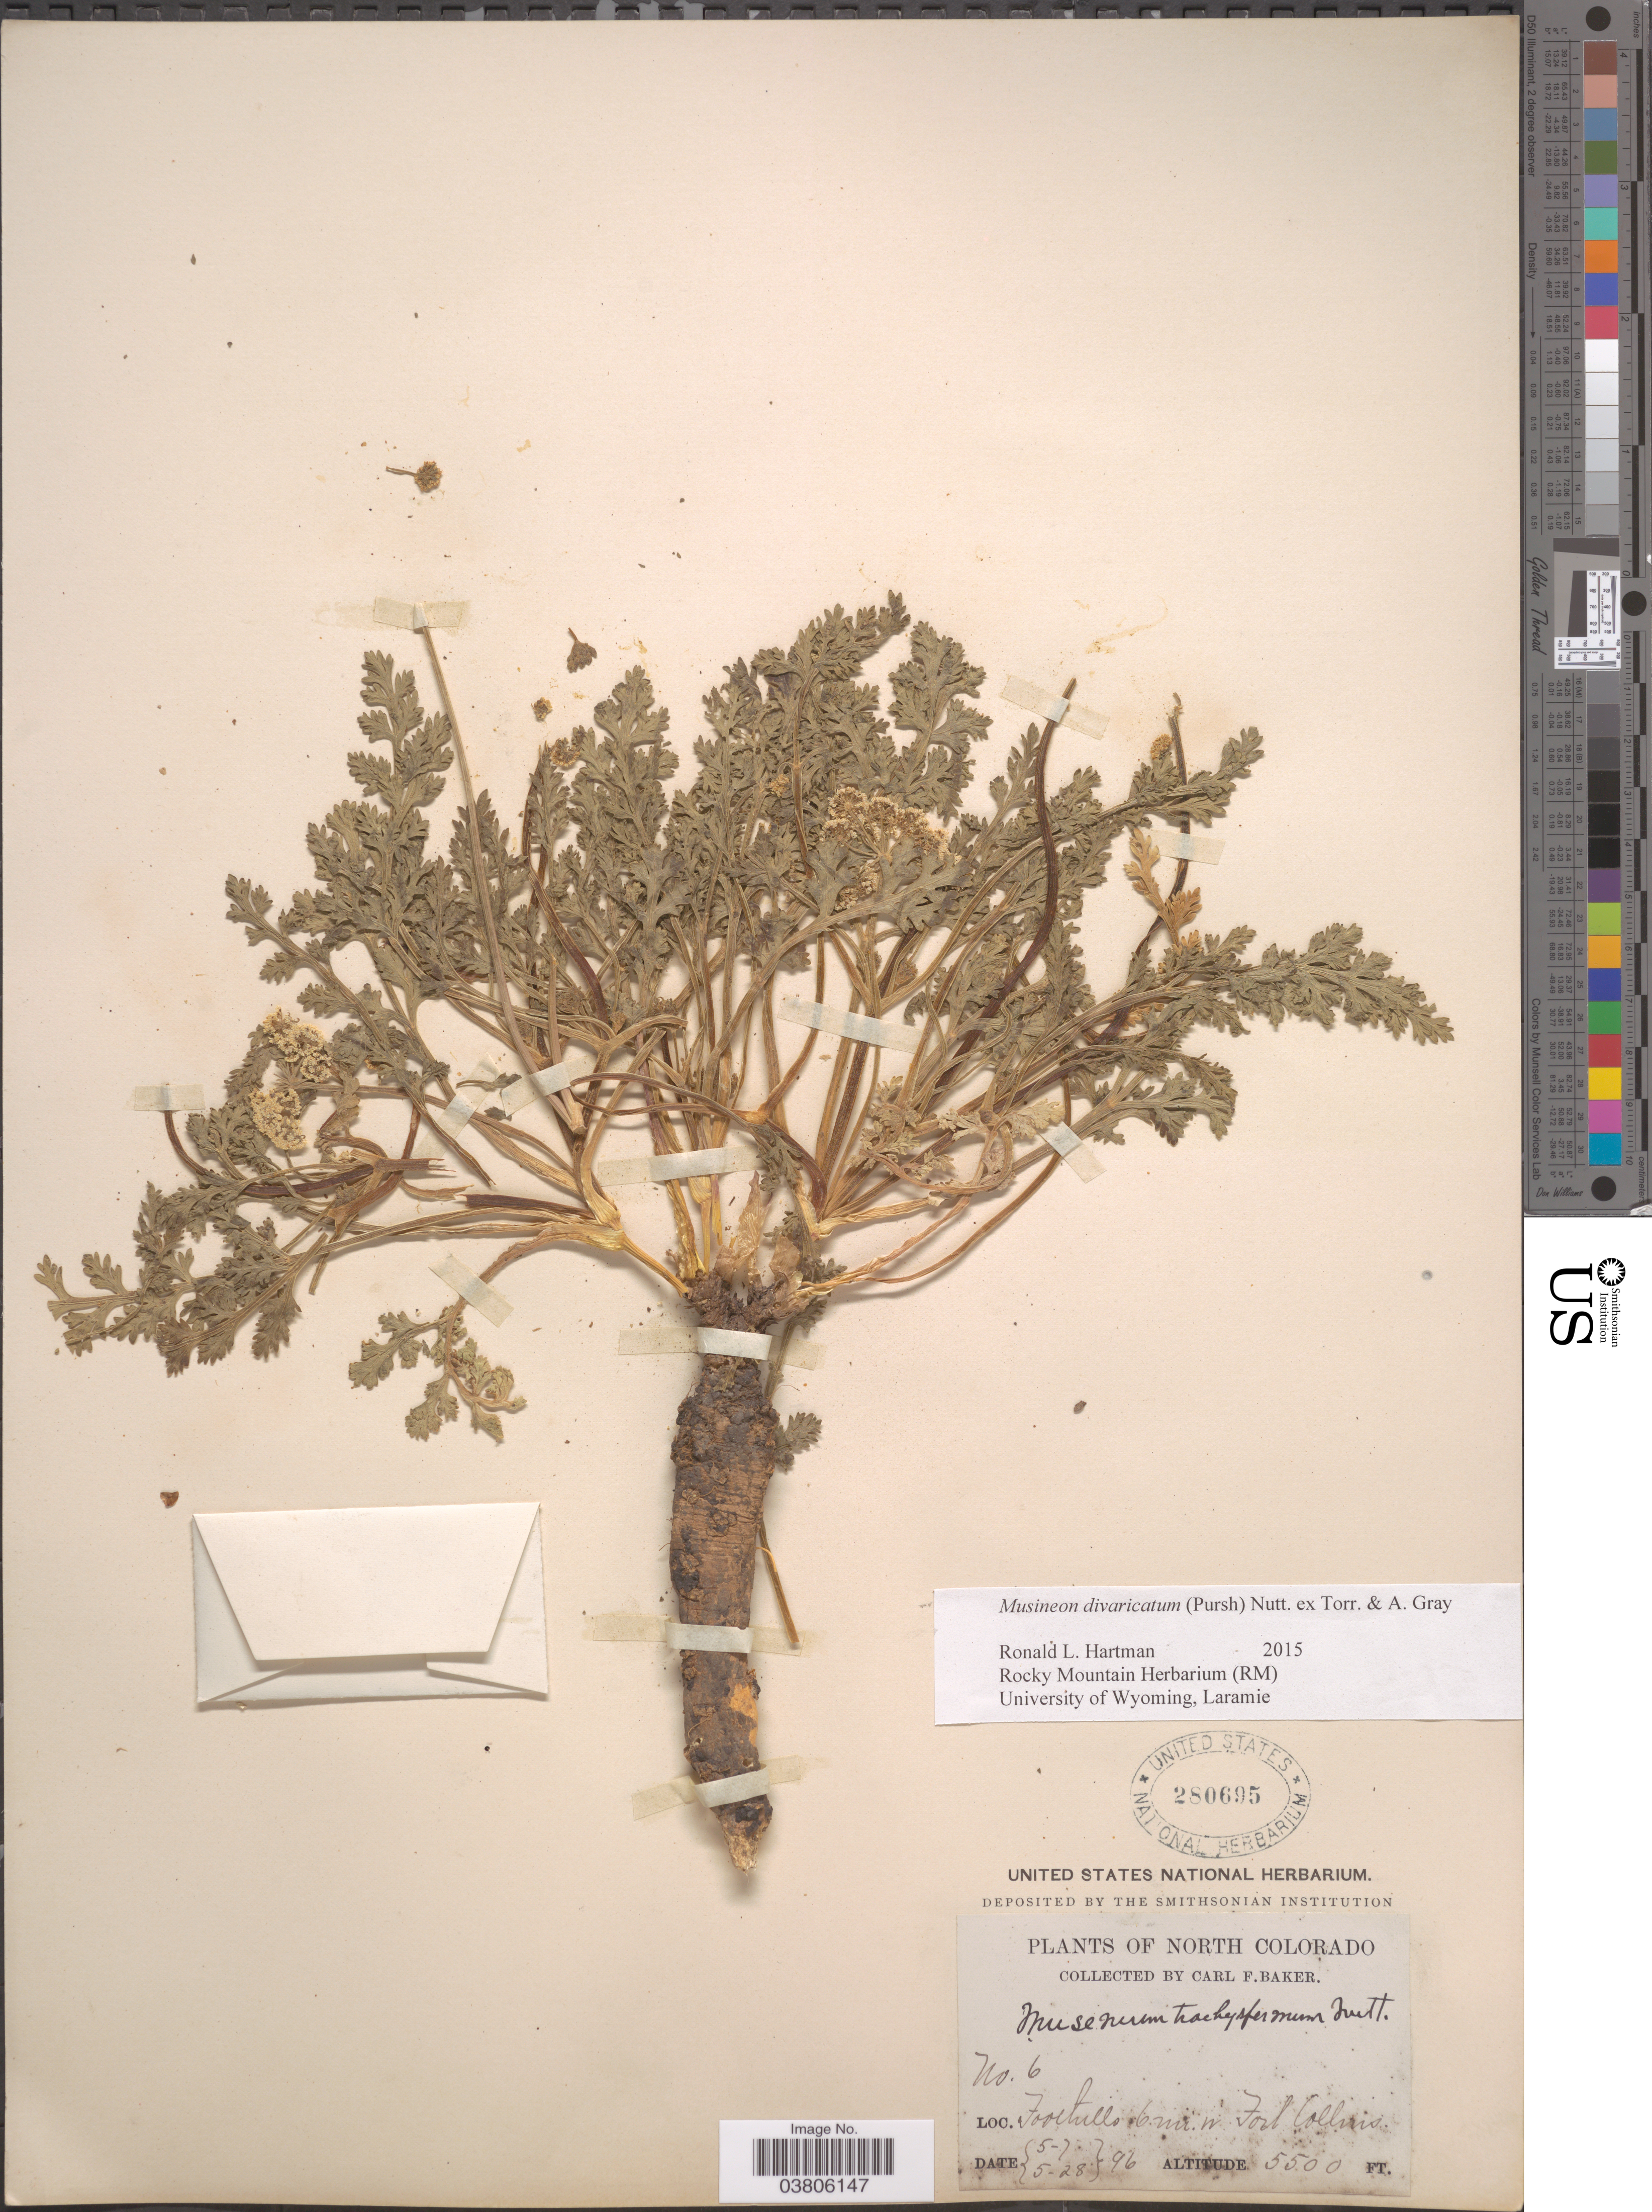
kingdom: Plantae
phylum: Tracheophyta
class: Magnoliopsida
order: Apiales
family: Apiaceae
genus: Musineon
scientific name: Musineon divaricatum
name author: (Pursh) Nutt.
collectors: C. F. Baker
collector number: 6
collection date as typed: Transcribed d/m/y: 7/5/96 to 28/5/96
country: United States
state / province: Colorado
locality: North Colorado. Foothills 6 mi. w Fort Collins.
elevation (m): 1676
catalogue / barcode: US 280695